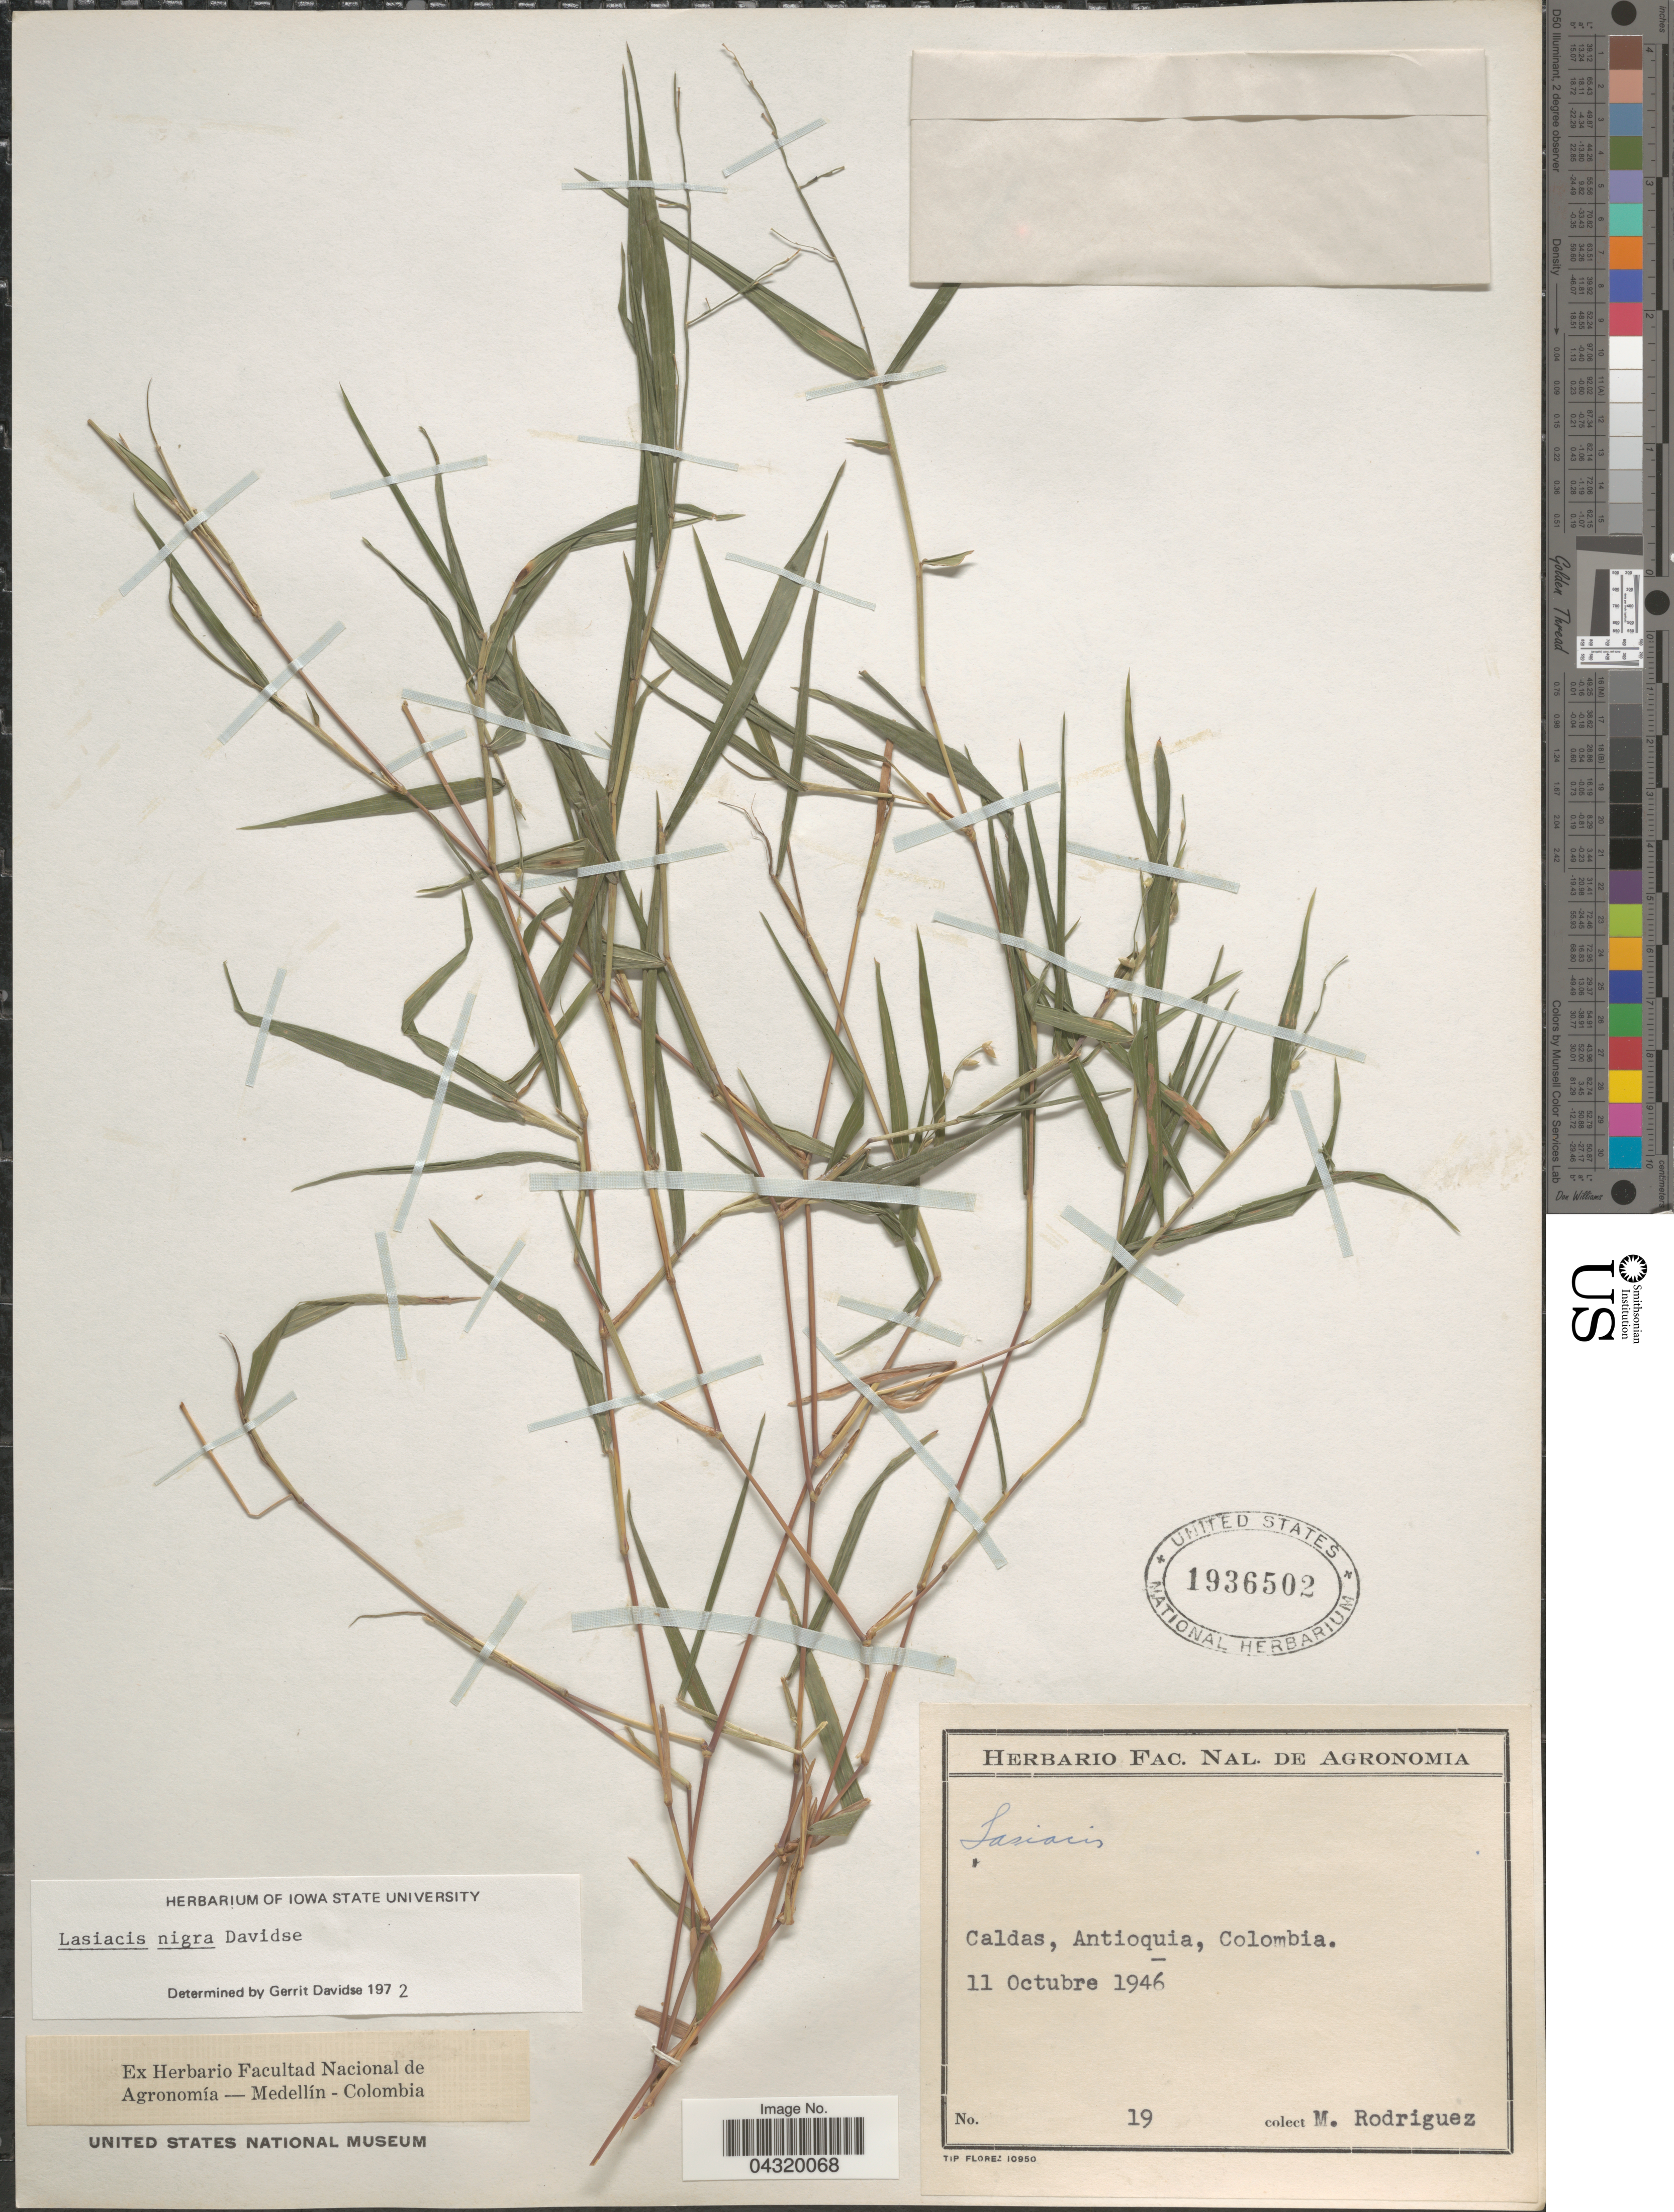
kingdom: Plantae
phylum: Tracheophyta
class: Liliopsida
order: Poales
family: Poaceae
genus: Lasiacis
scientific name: Lasiacis nigra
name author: Davidse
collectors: M. Rodriguez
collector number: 19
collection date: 1946-10-11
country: Colombia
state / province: Antioquia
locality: Caldas.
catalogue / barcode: US 1936502